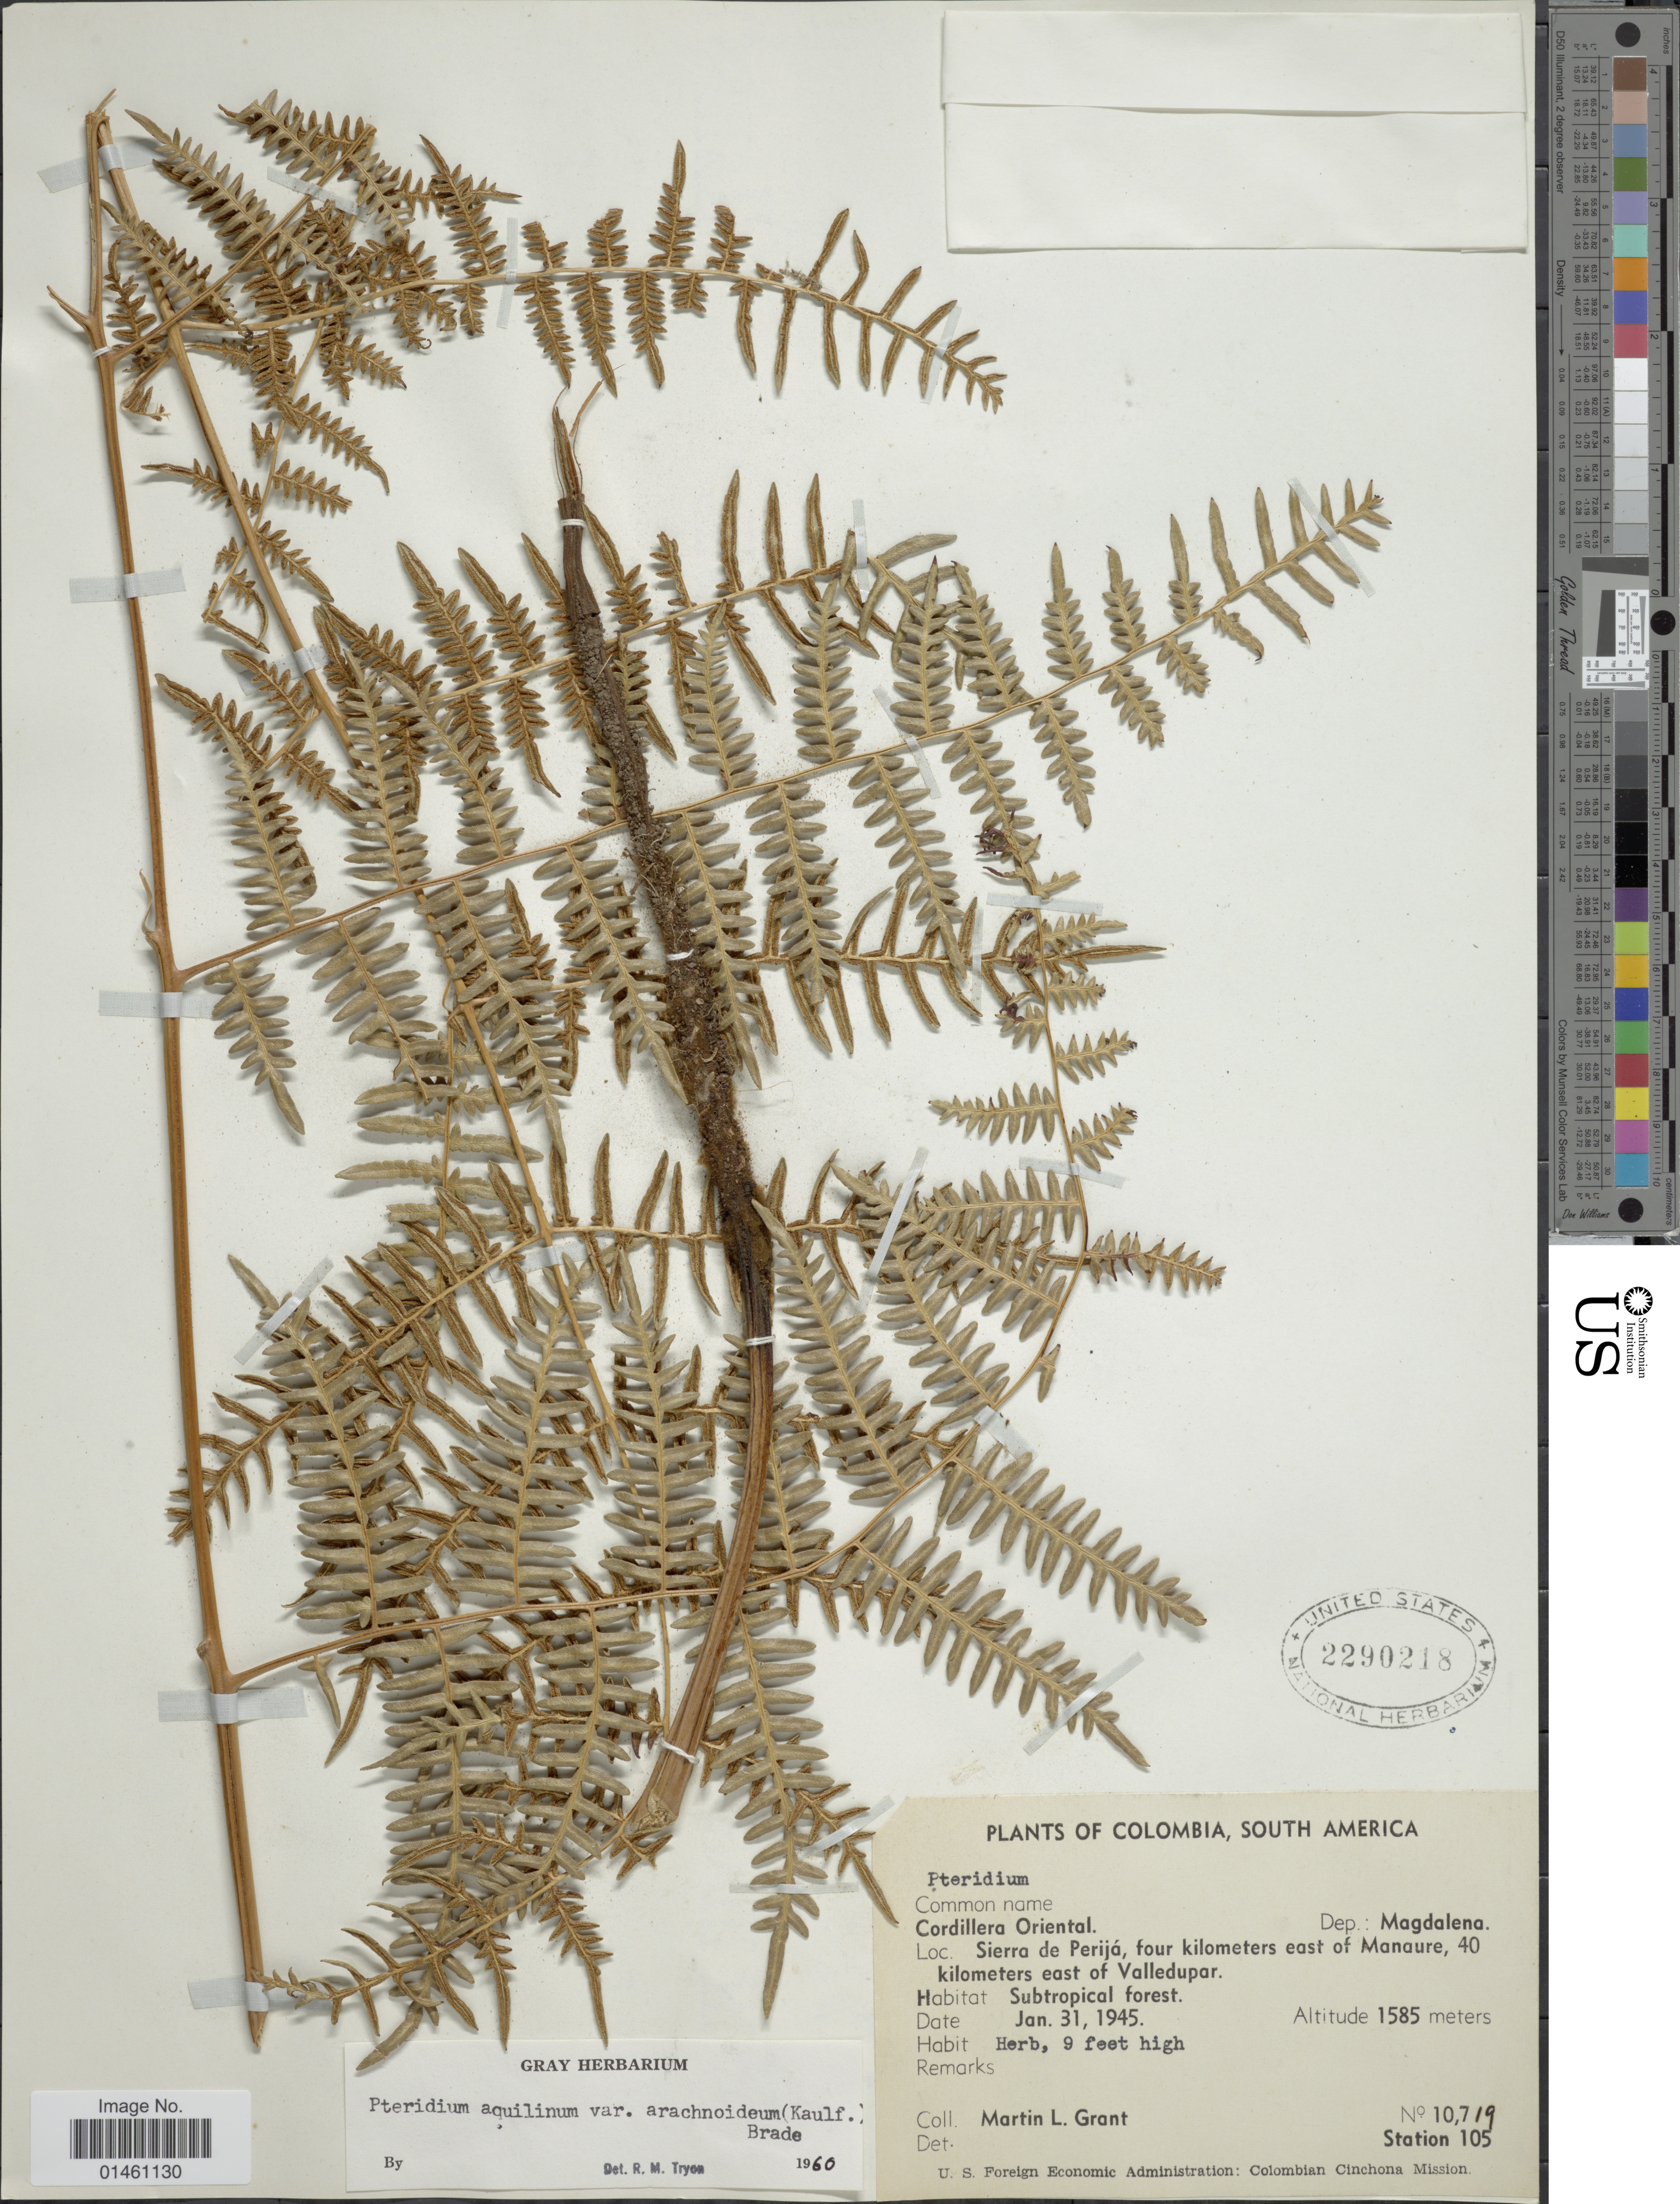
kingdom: Plantae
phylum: Tracheophyta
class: Polypodiopsida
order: Polypodiales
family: Dennstaedtiaceae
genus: Pteridium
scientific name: Pteridium aquilinum var. arachnoideum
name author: (Kaulf.) Herter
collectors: M. L. Grant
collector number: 10719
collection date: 1945-01-31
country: Colombia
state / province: Magdalena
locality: Cordillera Oriental, Sierra de Perijá, four kilometers east of Manaure, 40 kilometers east of Valledupar, subtropical forest.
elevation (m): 1585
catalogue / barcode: US 2290218